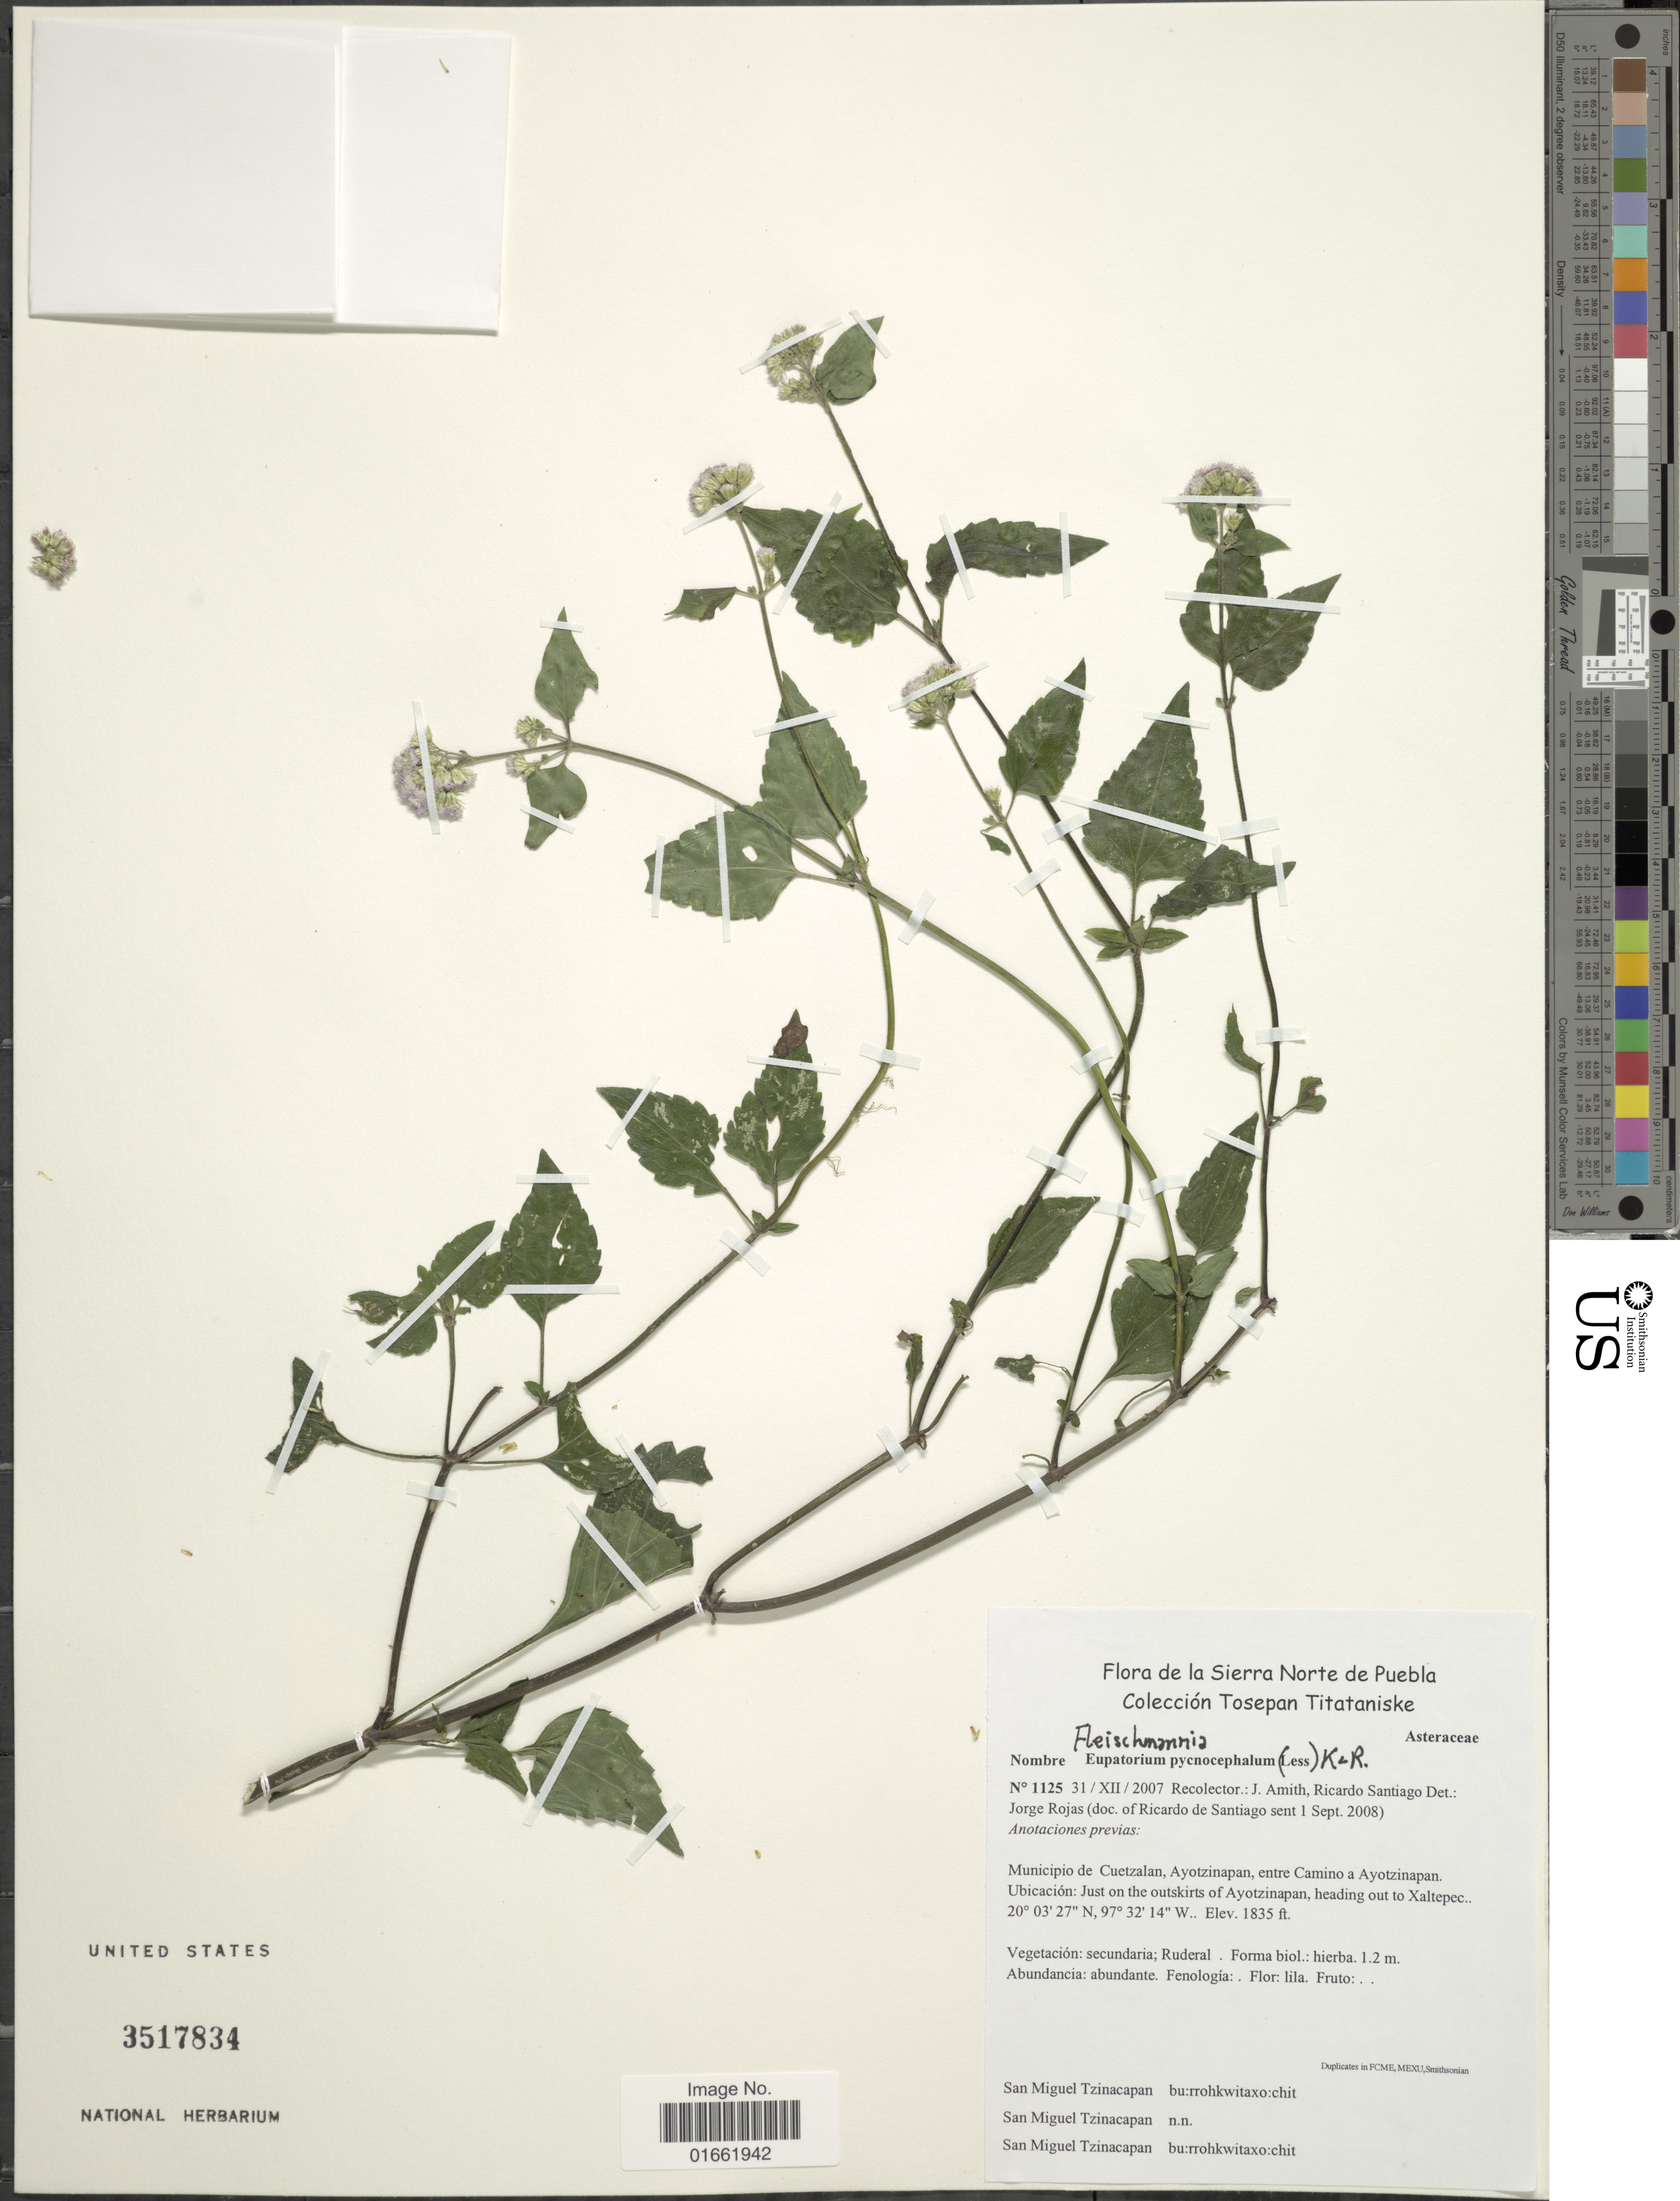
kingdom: Plantae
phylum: Tracheophyta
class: Magnoliopsida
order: Asterales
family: Asteraceae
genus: Fleischmannia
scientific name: Fleischmannia pycnocephala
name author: (Less.) R.M. King & H. Rob.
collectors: J. D. Amith & R. Santiago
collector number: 1125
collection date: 2007-12-31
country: Mexico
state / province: Puebla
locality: Sierra Norte de Puebla. Colección Tosepan Titataniske. Municipio de Cuetzalan, Ayotzinapan, entre Camino a Ayotzinapan. Ubicación: Just on the outskirts of Ayotzinapan, heading out to Xaltepec.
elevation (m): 559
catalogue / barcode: US 3517834